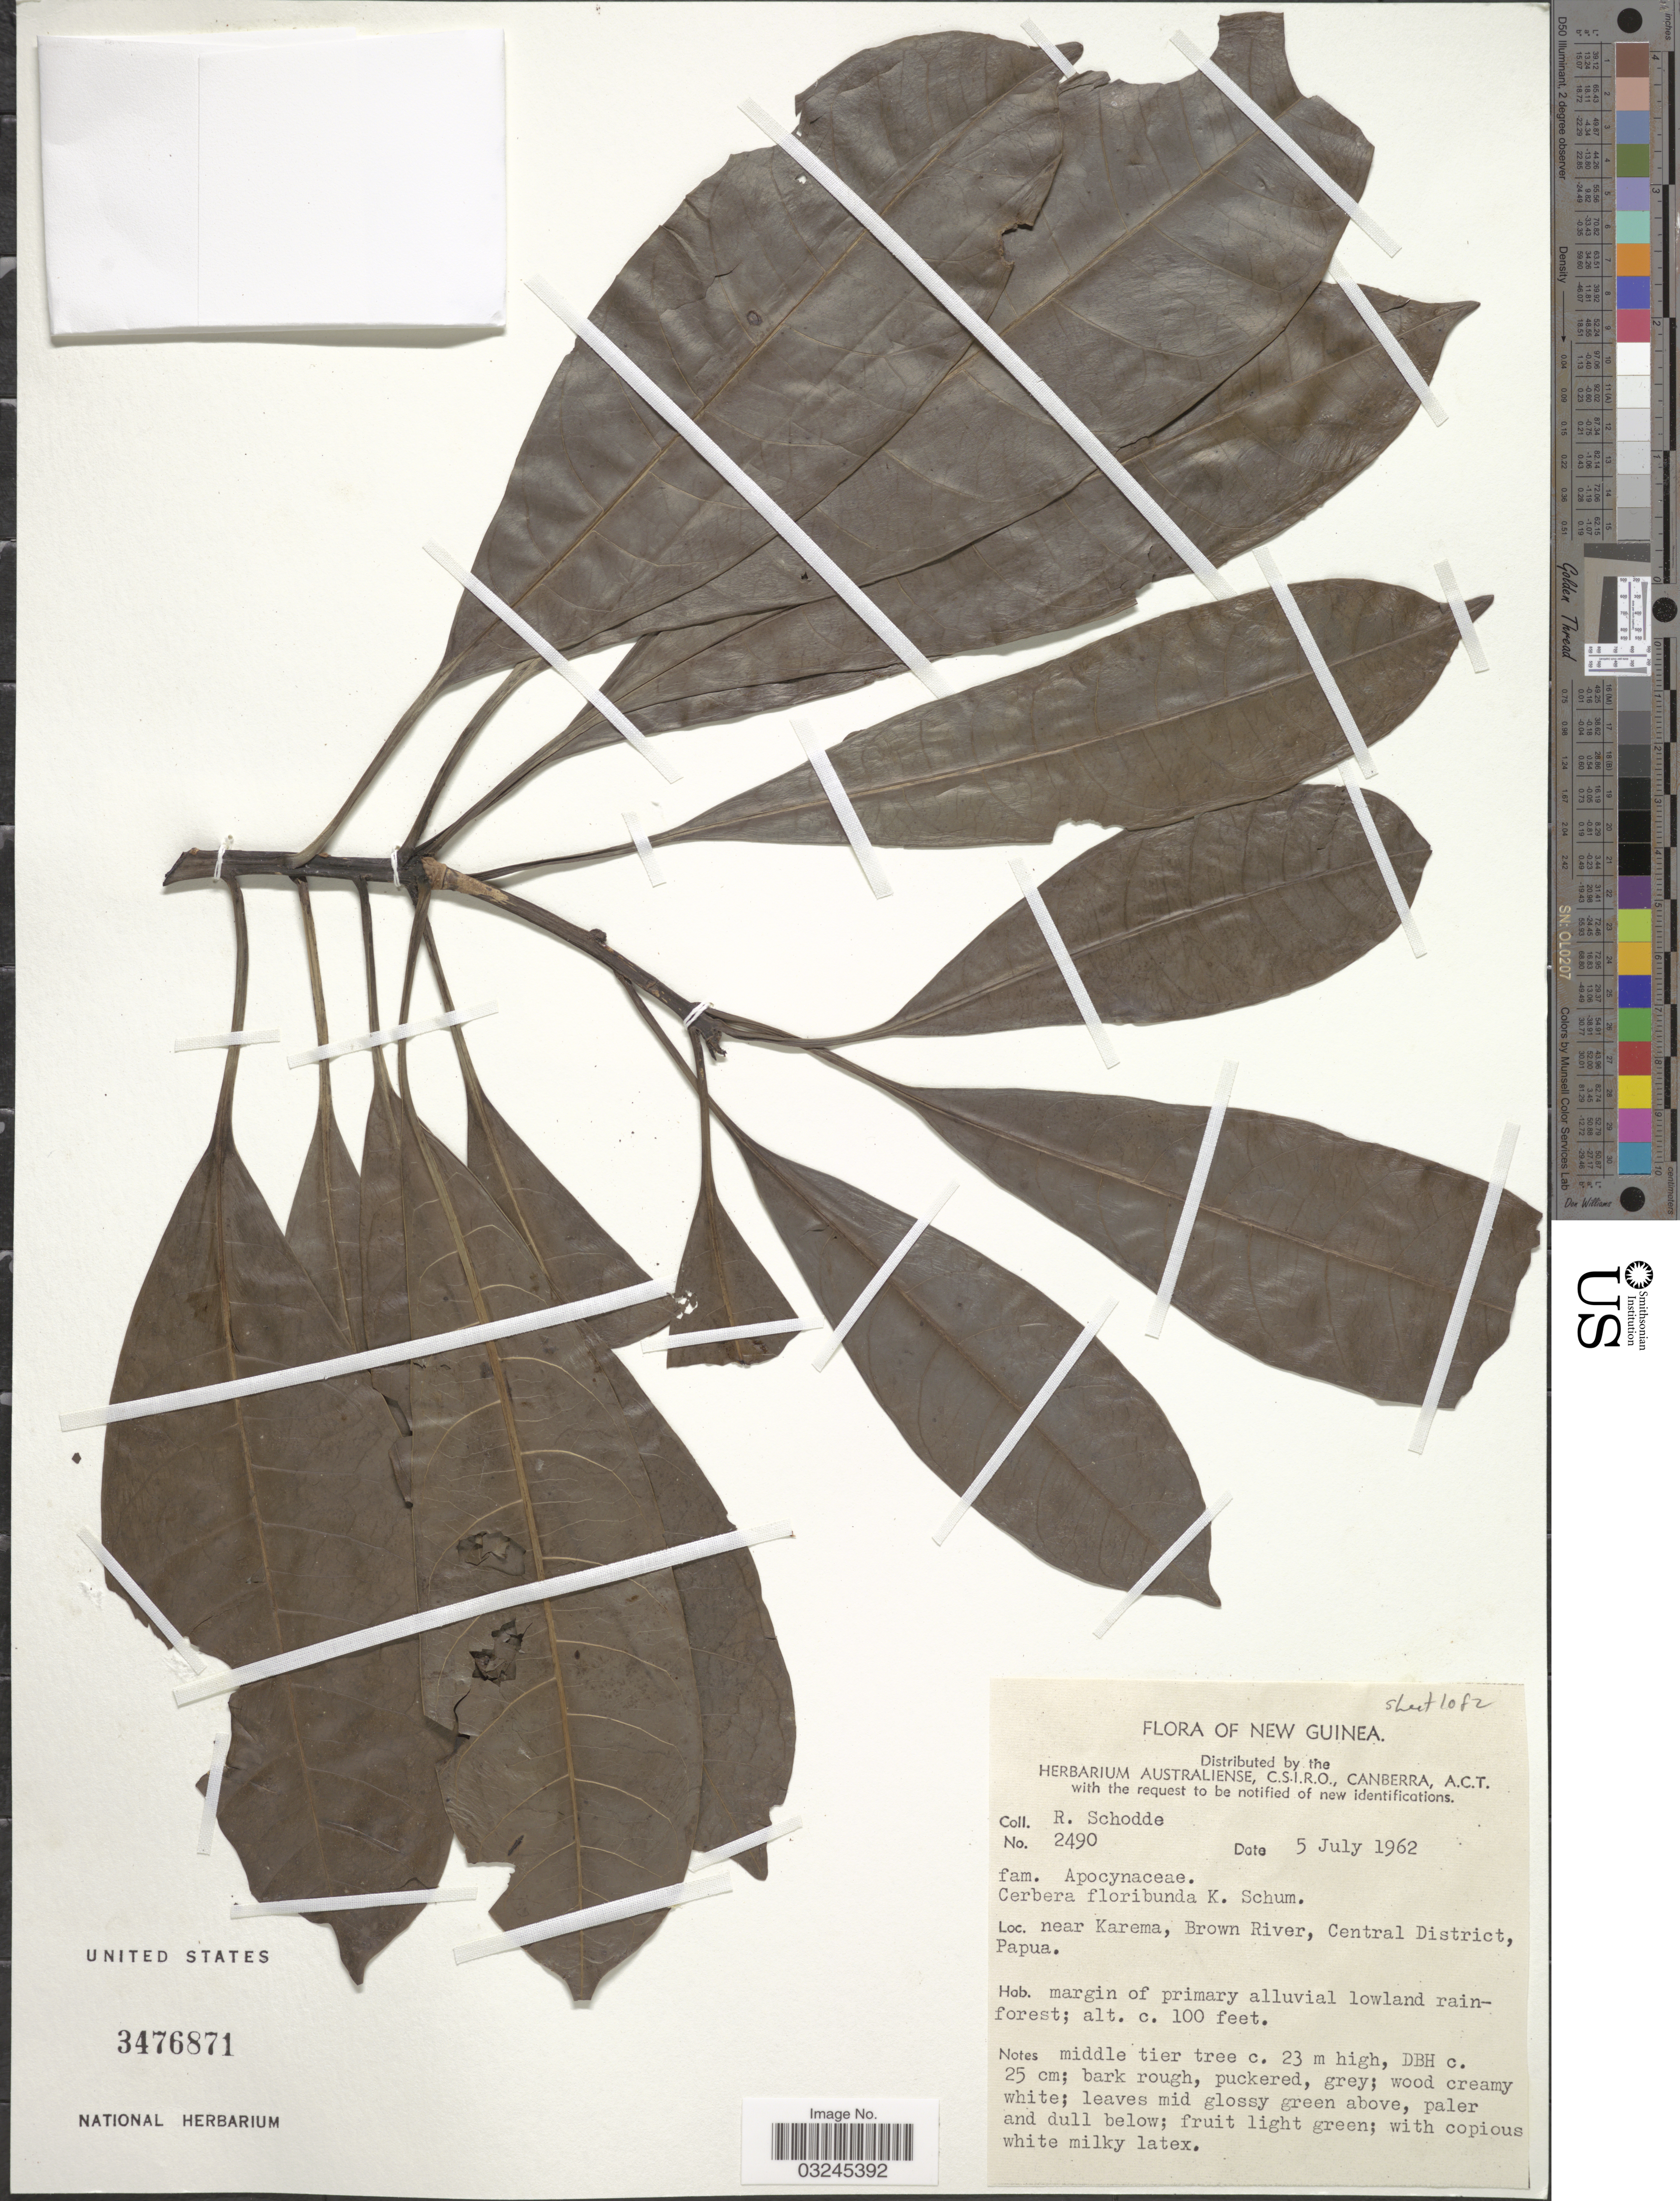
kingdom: Plantae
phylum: Tracheophyta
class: Magnoliopsida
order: Gentianales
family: Apocynaceae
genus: Cerbera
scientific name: Cerbera floribunda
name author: K. Schum.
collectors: R. Schodde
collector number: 2490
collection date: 1962-07-05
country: Papua New Guinea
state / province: Central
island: New Guinea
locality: New Guinea. Near Karema, Brown River, Central District, Papua.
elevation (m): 30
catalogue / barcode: US 3476871